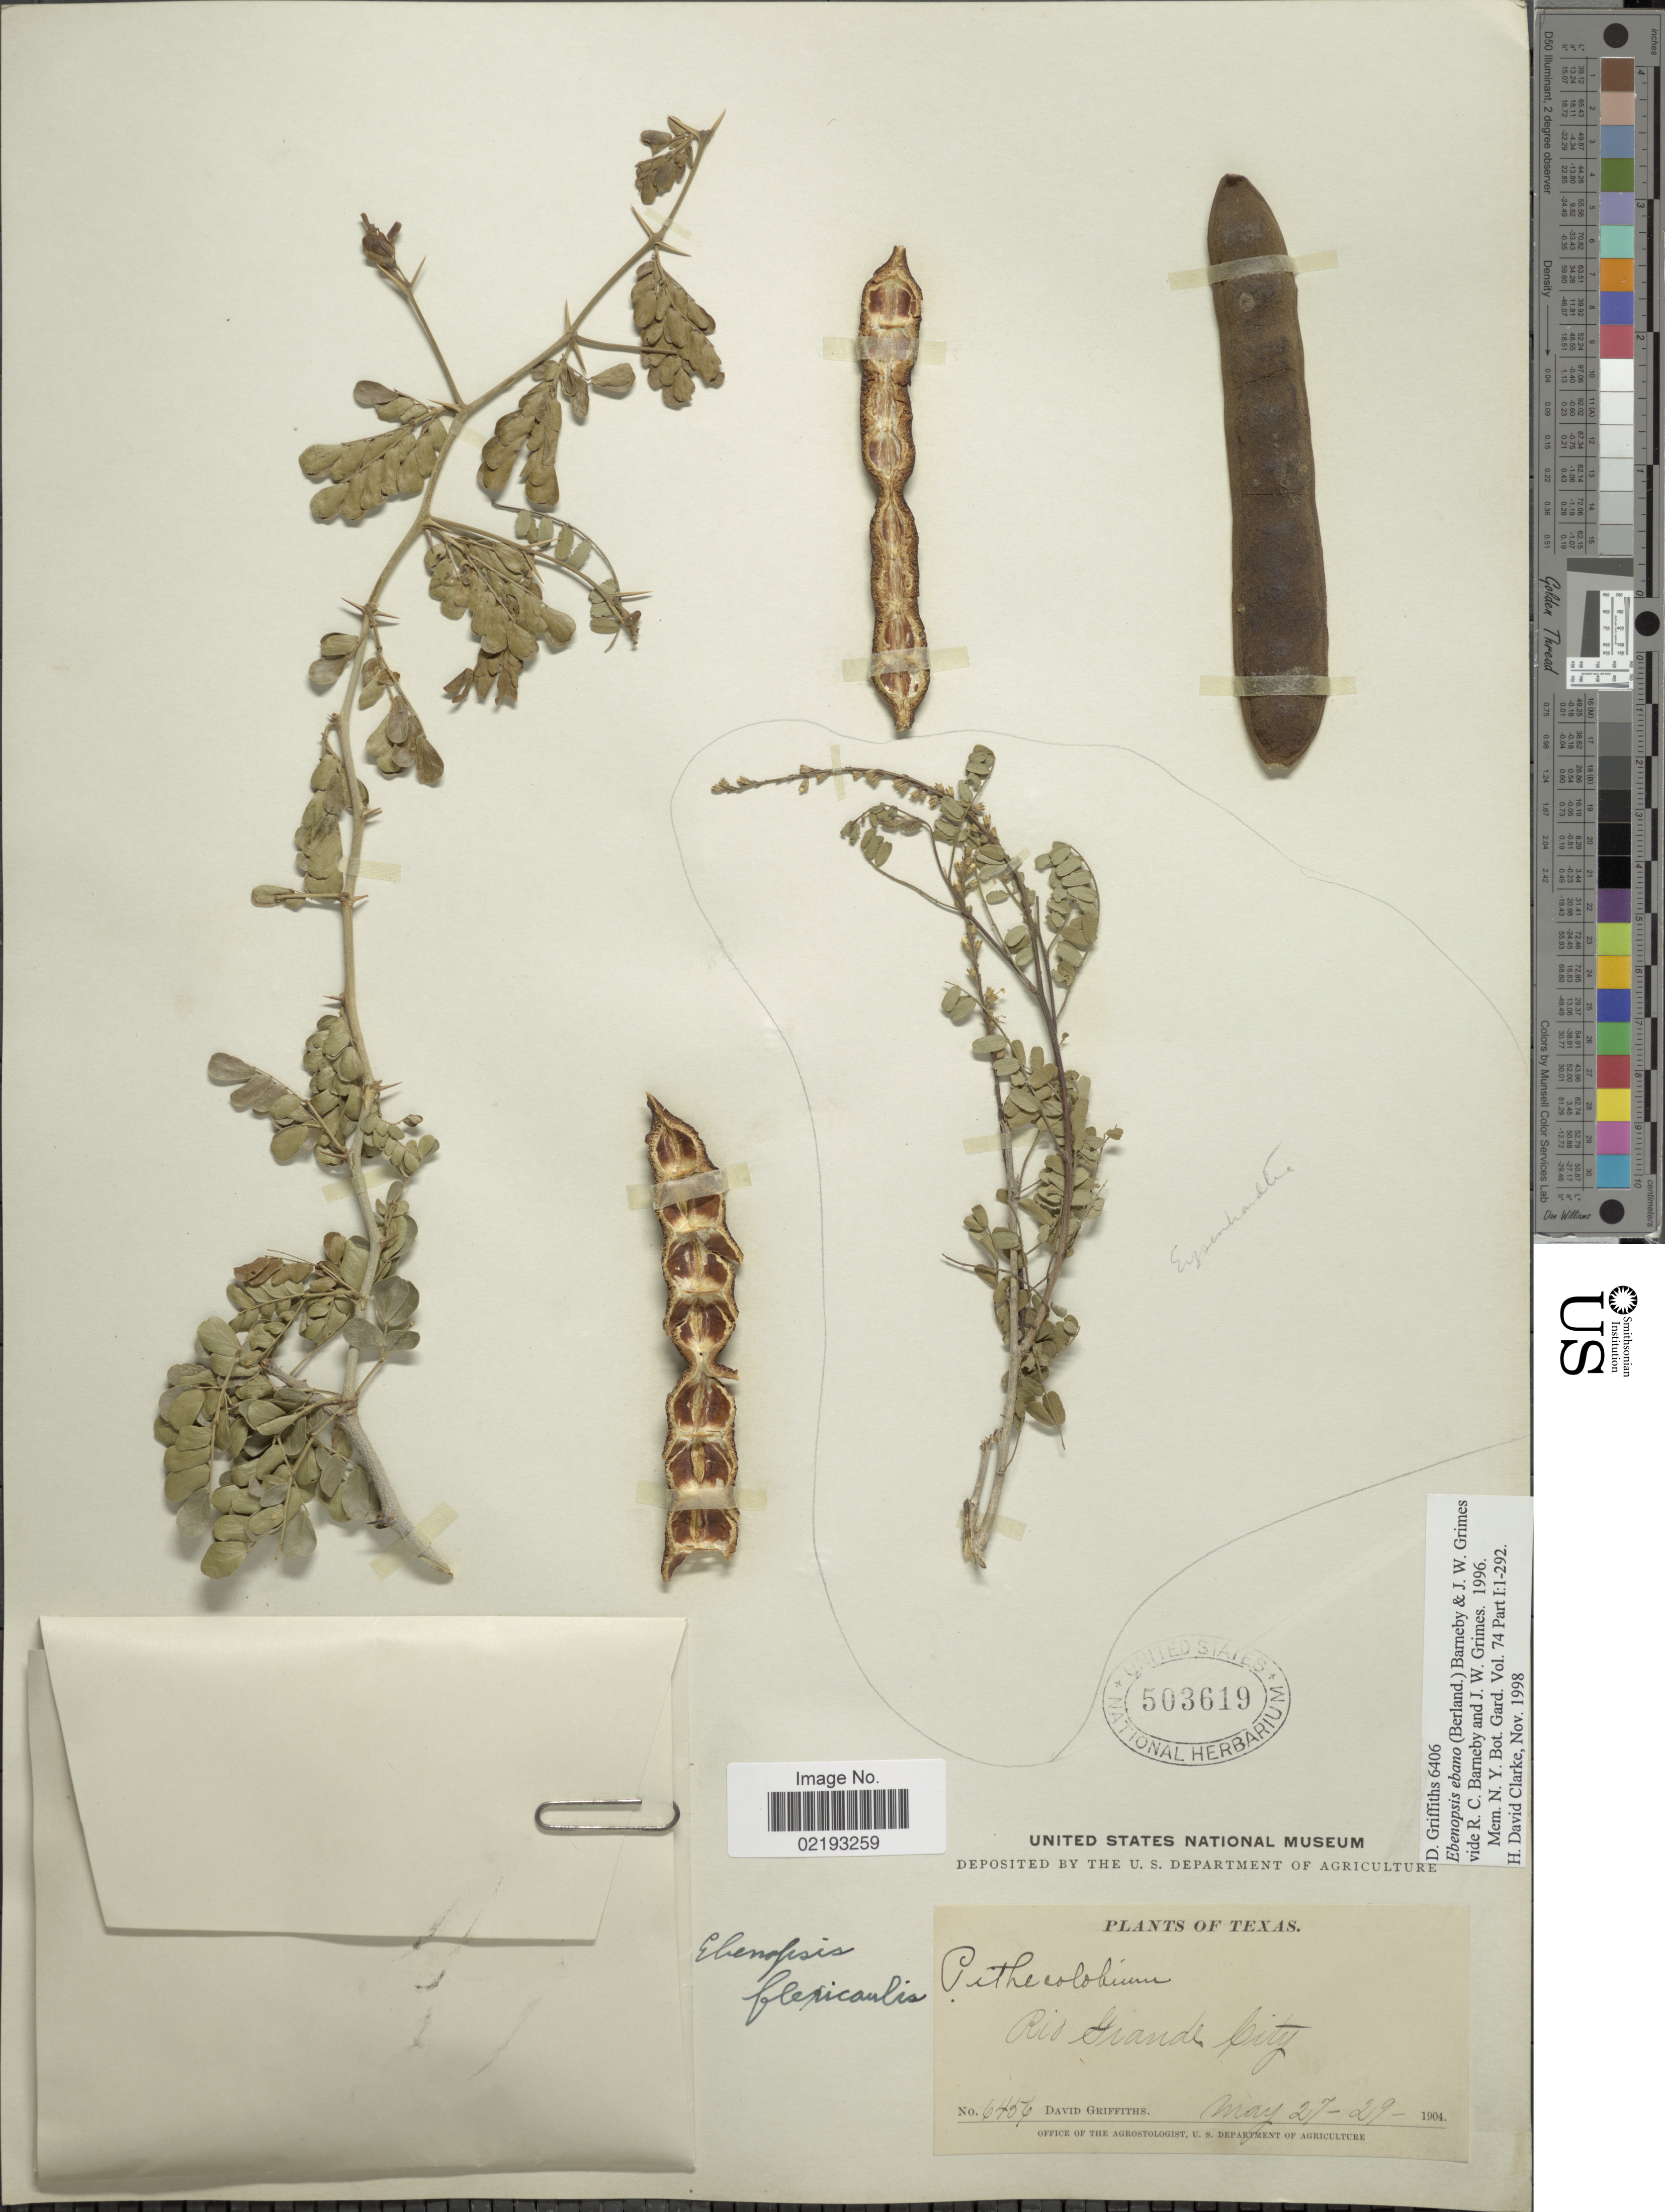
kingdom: Plantae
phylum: Tracheophyta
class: Magnoliopsida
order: Fabales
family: Fabaceae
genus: Ebenopsis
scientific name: Ebenopsis ebano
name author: (Berland.) Barneby & J.W. Grimes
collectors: D. Griffiths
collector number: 6456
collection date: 1904-05-27/1904-05-29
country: United States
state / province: Texas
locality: Rio Grande City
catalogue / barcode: US 503619